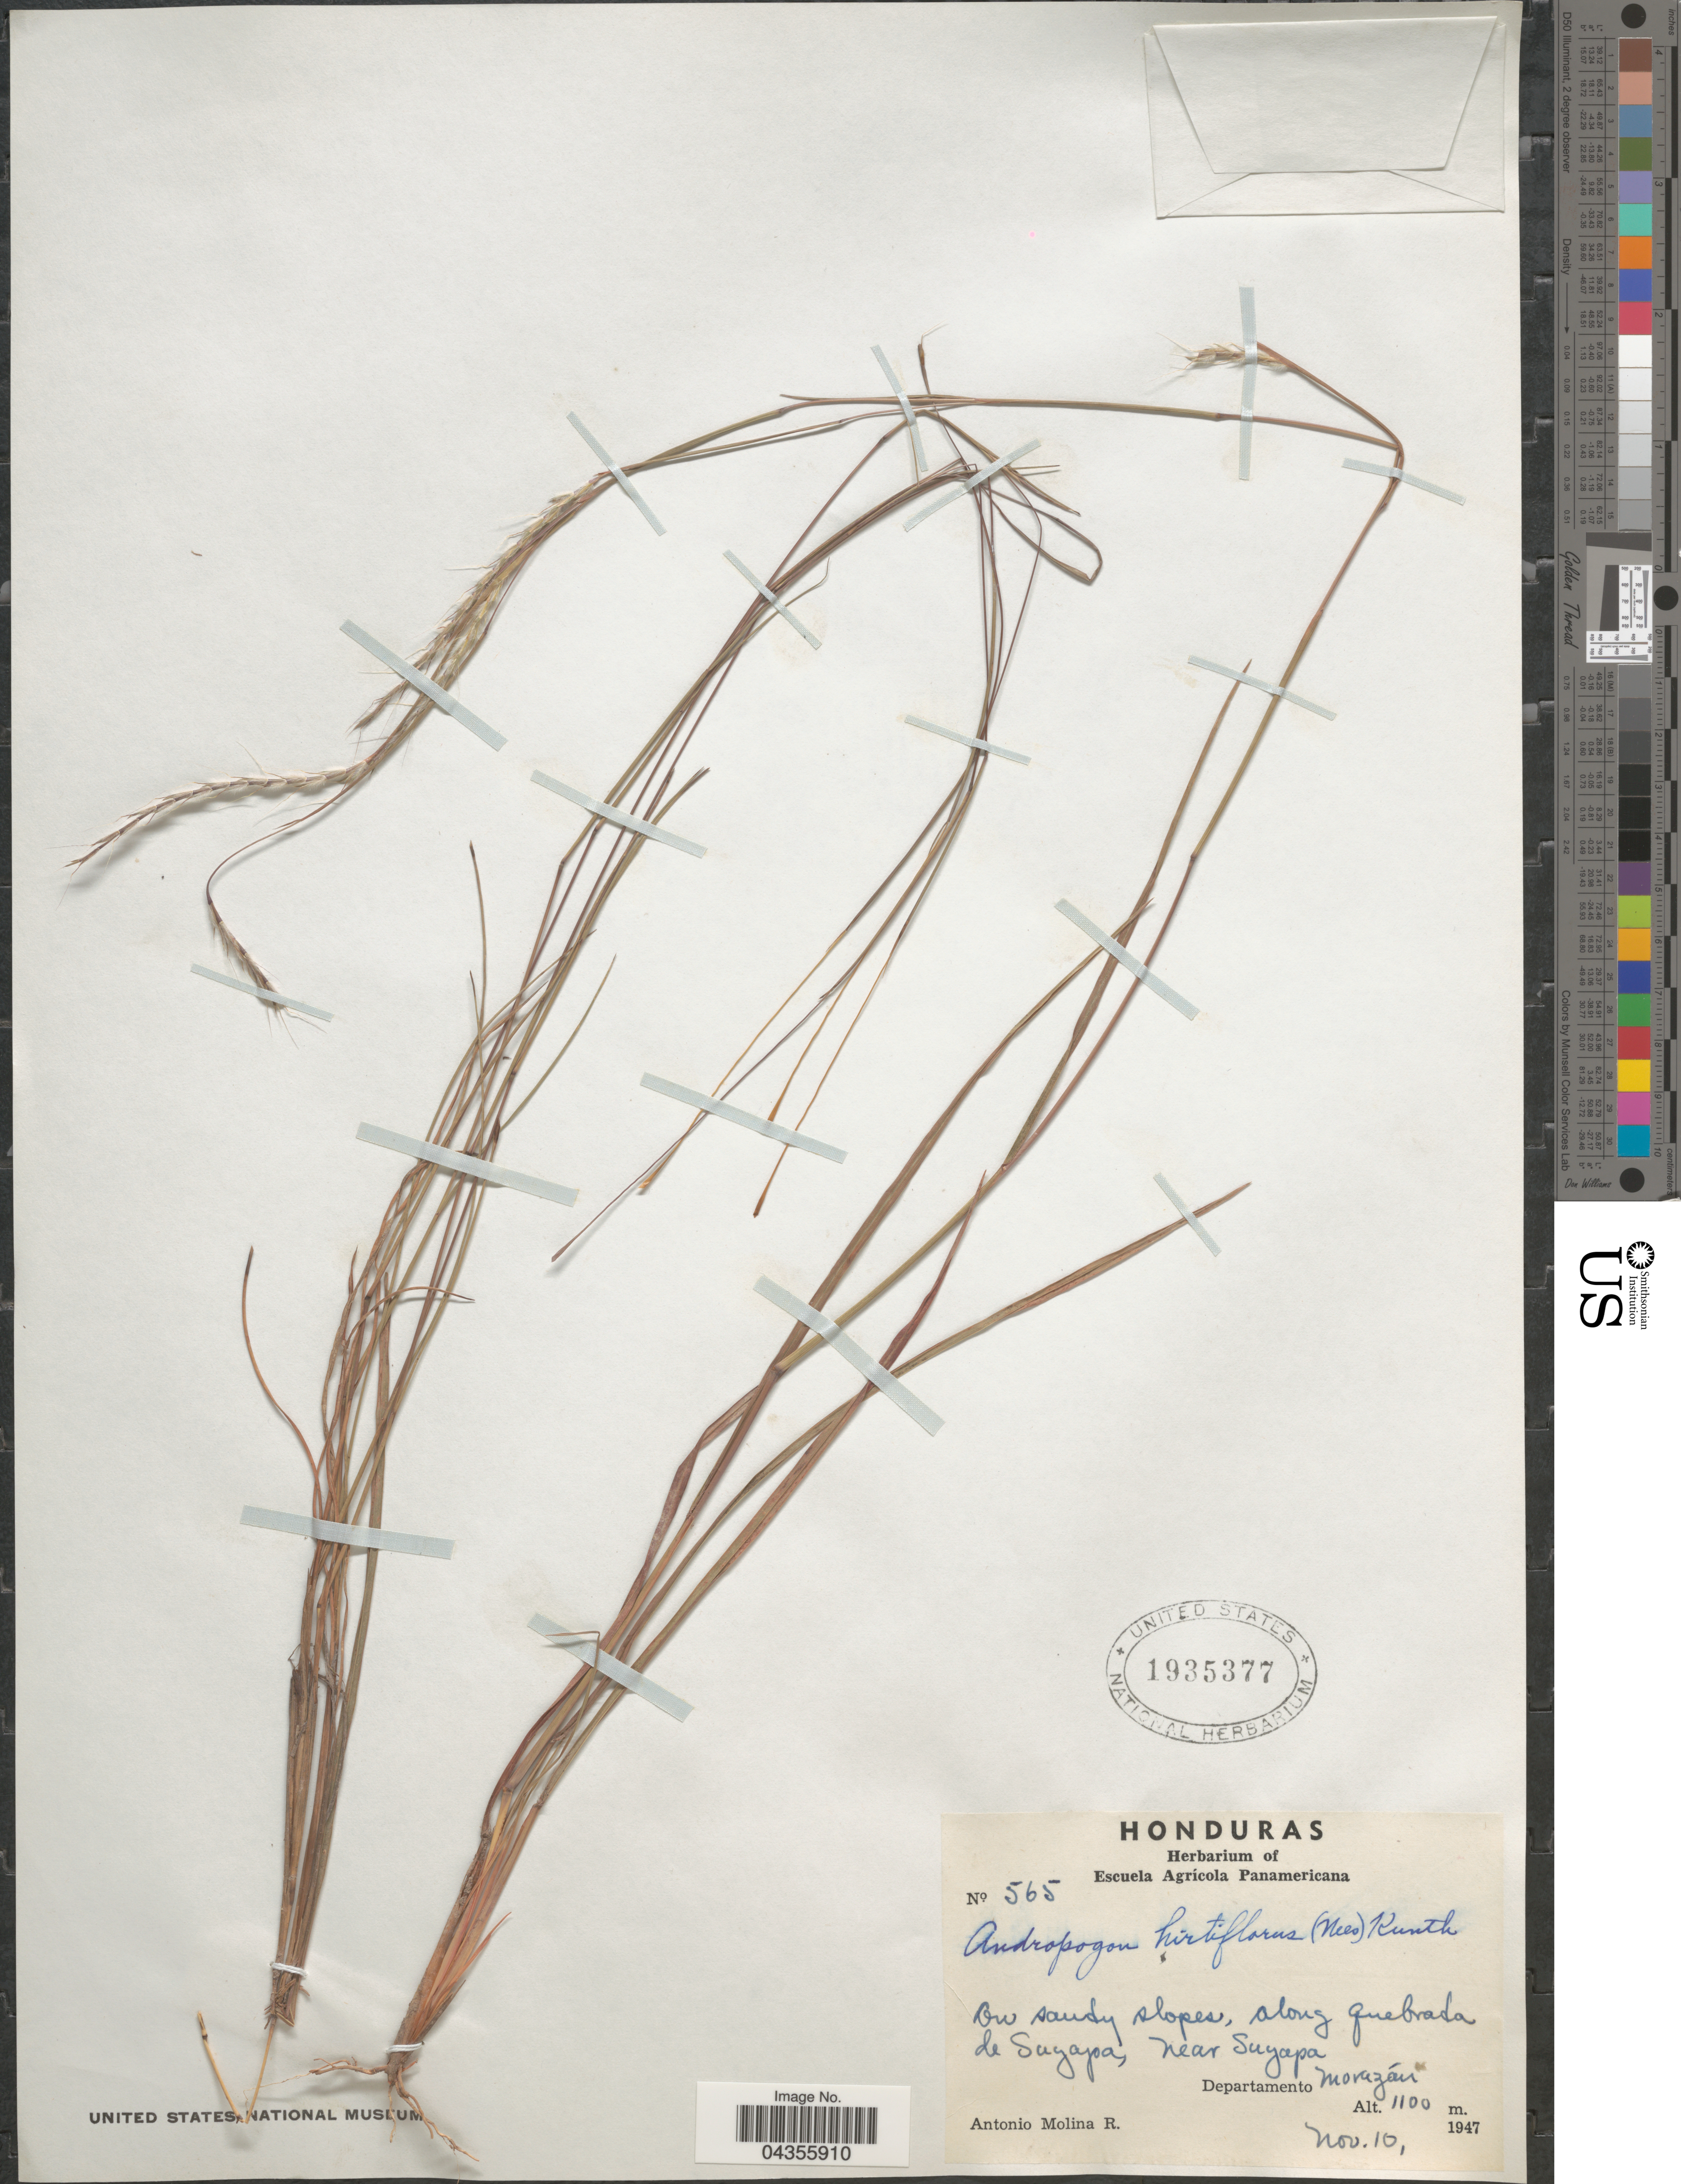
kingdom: Plantae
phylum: Tracheophyta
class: Liliopsida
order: Poales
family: Poaceae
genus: Schizachyrium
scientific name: Schizachyrium sanguineum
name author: (Retz.) Alston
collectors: A. Molina R.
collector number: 565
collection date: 1947-11-10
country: Honduras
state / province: Fco. Morazán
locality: On sandy slopes, along quebrada de Suyapa, near Suyapa. Departamento Morazán.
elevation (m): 1100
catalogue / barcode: US 1935377